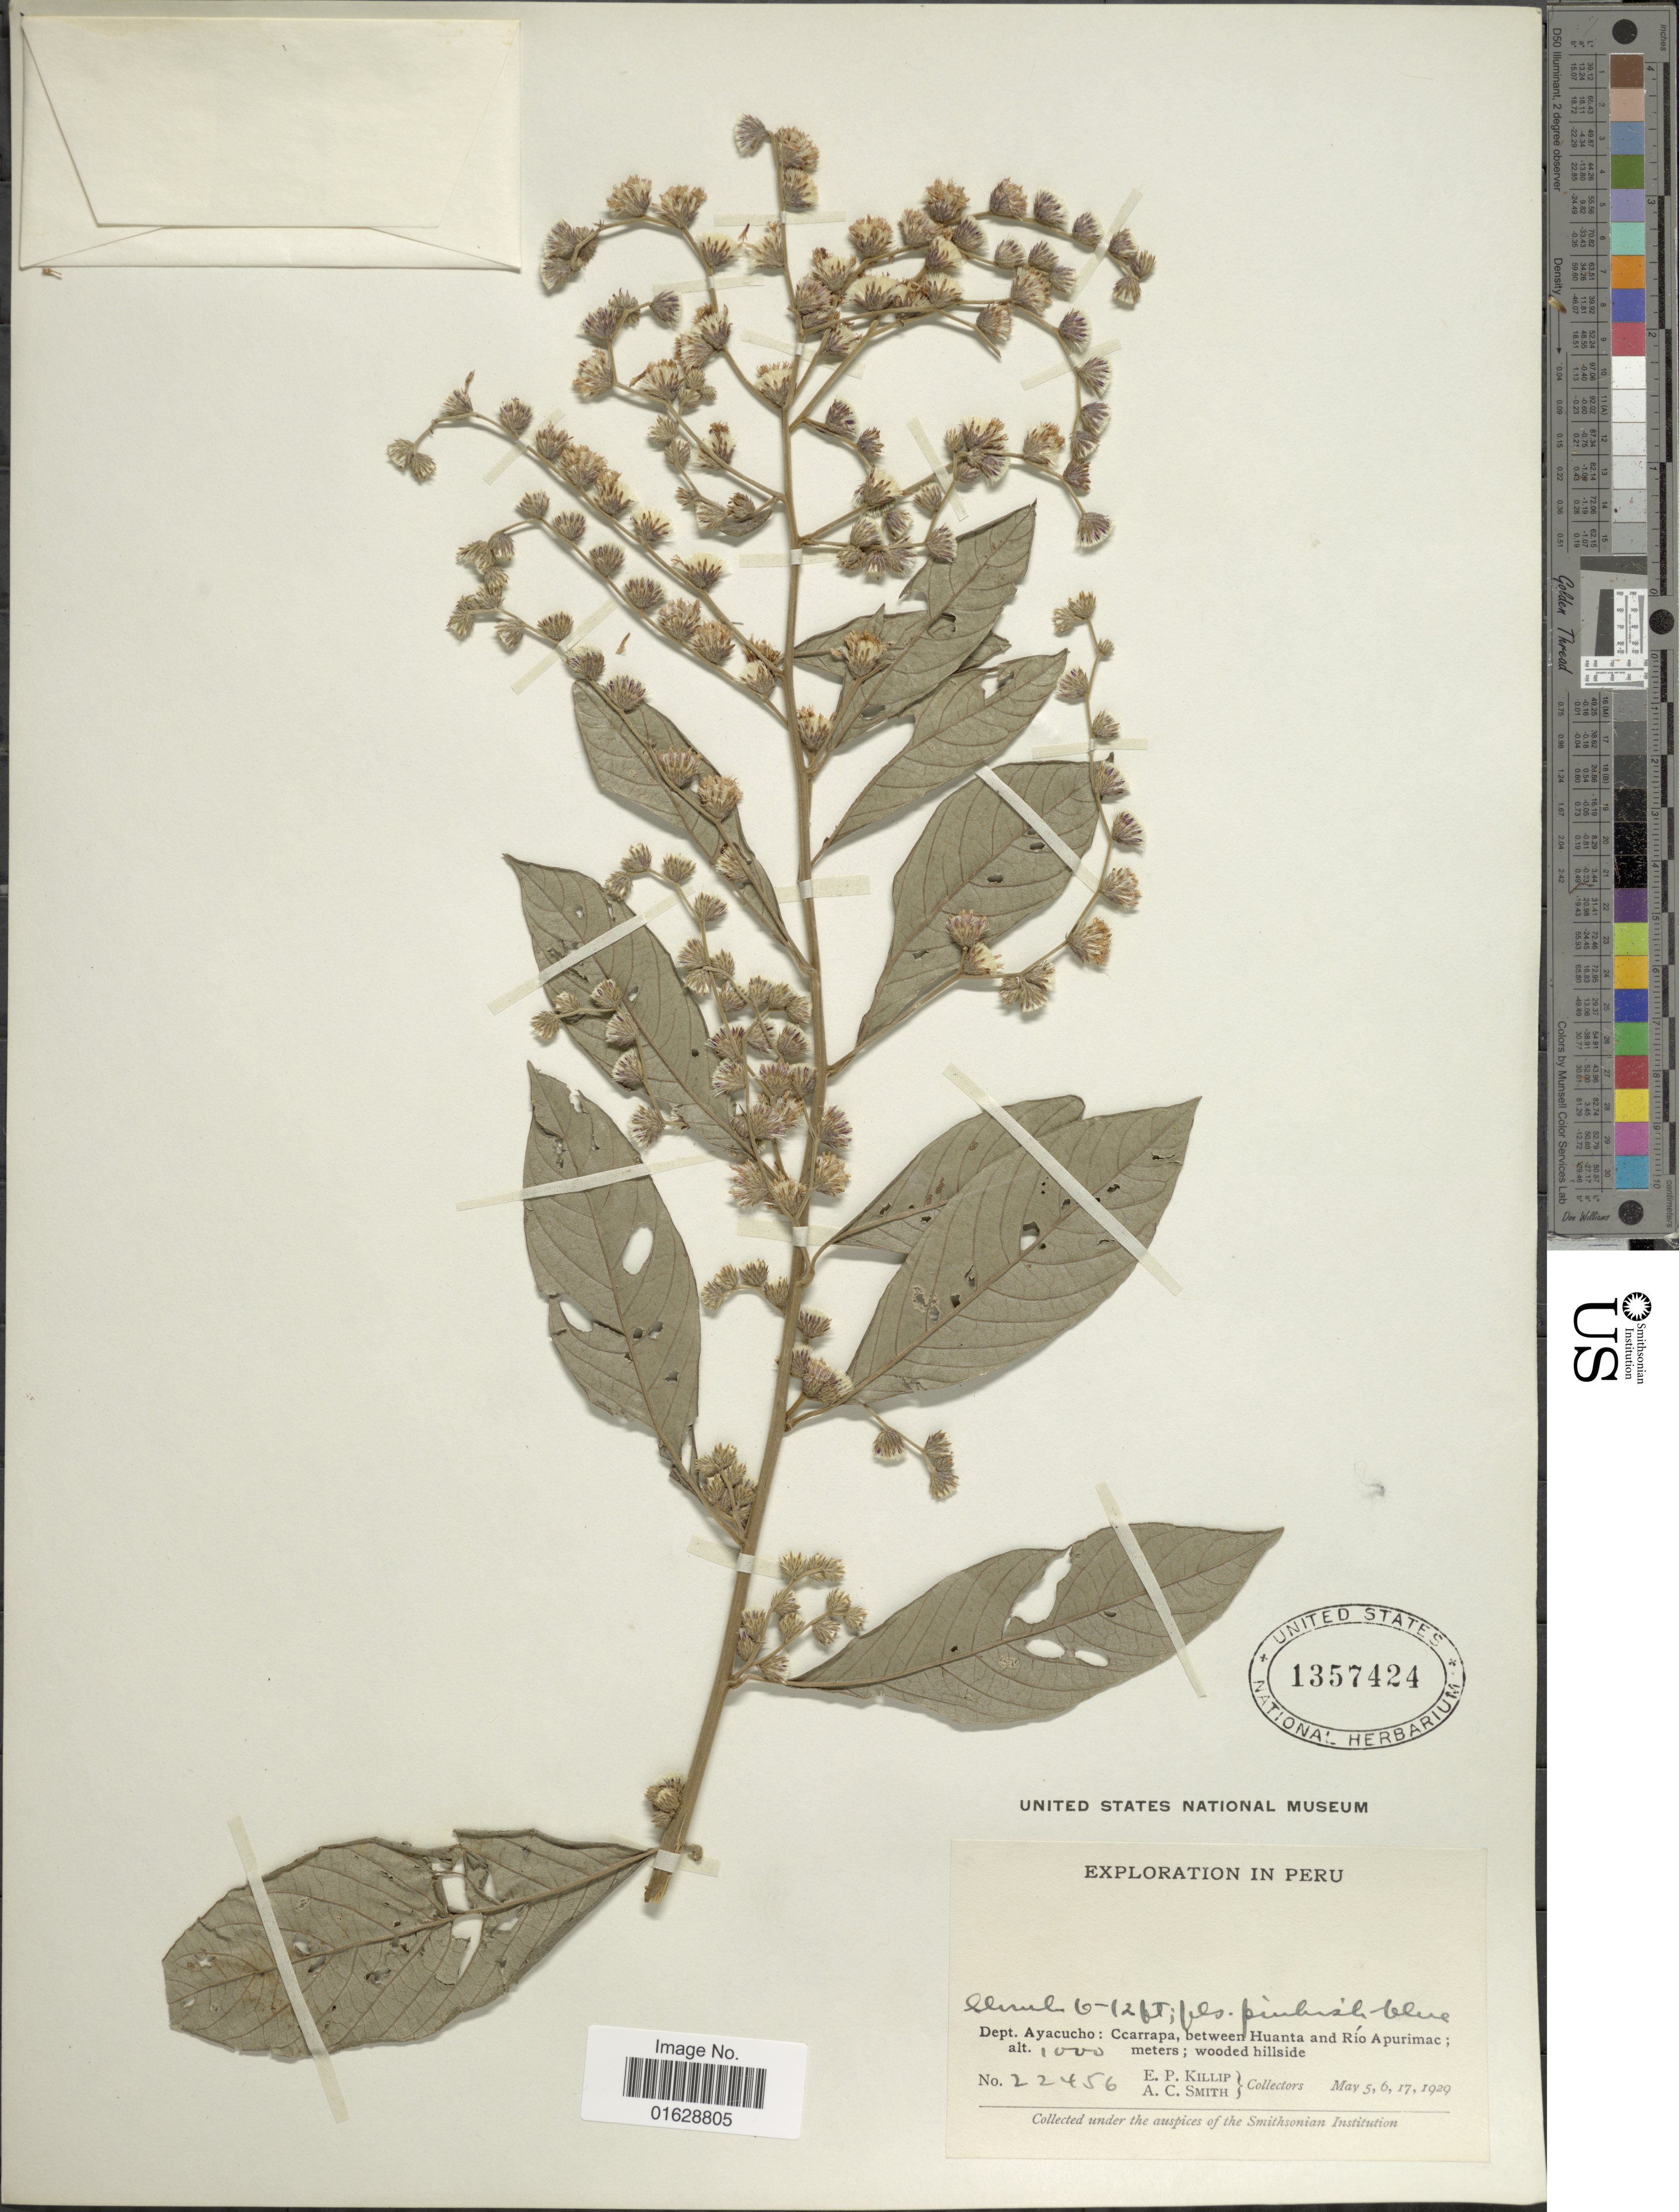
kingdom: Plantae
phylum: Tracheophyta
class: Magnoliopsida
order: Asterales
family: Asteraceae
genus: Lepidaploa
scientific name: Lepidaploa canescens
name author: (Kunth) H. Rob.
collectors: E. P. Killip & A. C. Smith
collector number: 22456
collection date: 1929-05-05/1929-05-17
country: Peru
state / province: Ayacucho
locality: Ccarrapa, between Huanta and Rio Apurimac.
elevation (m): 1000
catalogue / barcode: US 1357424